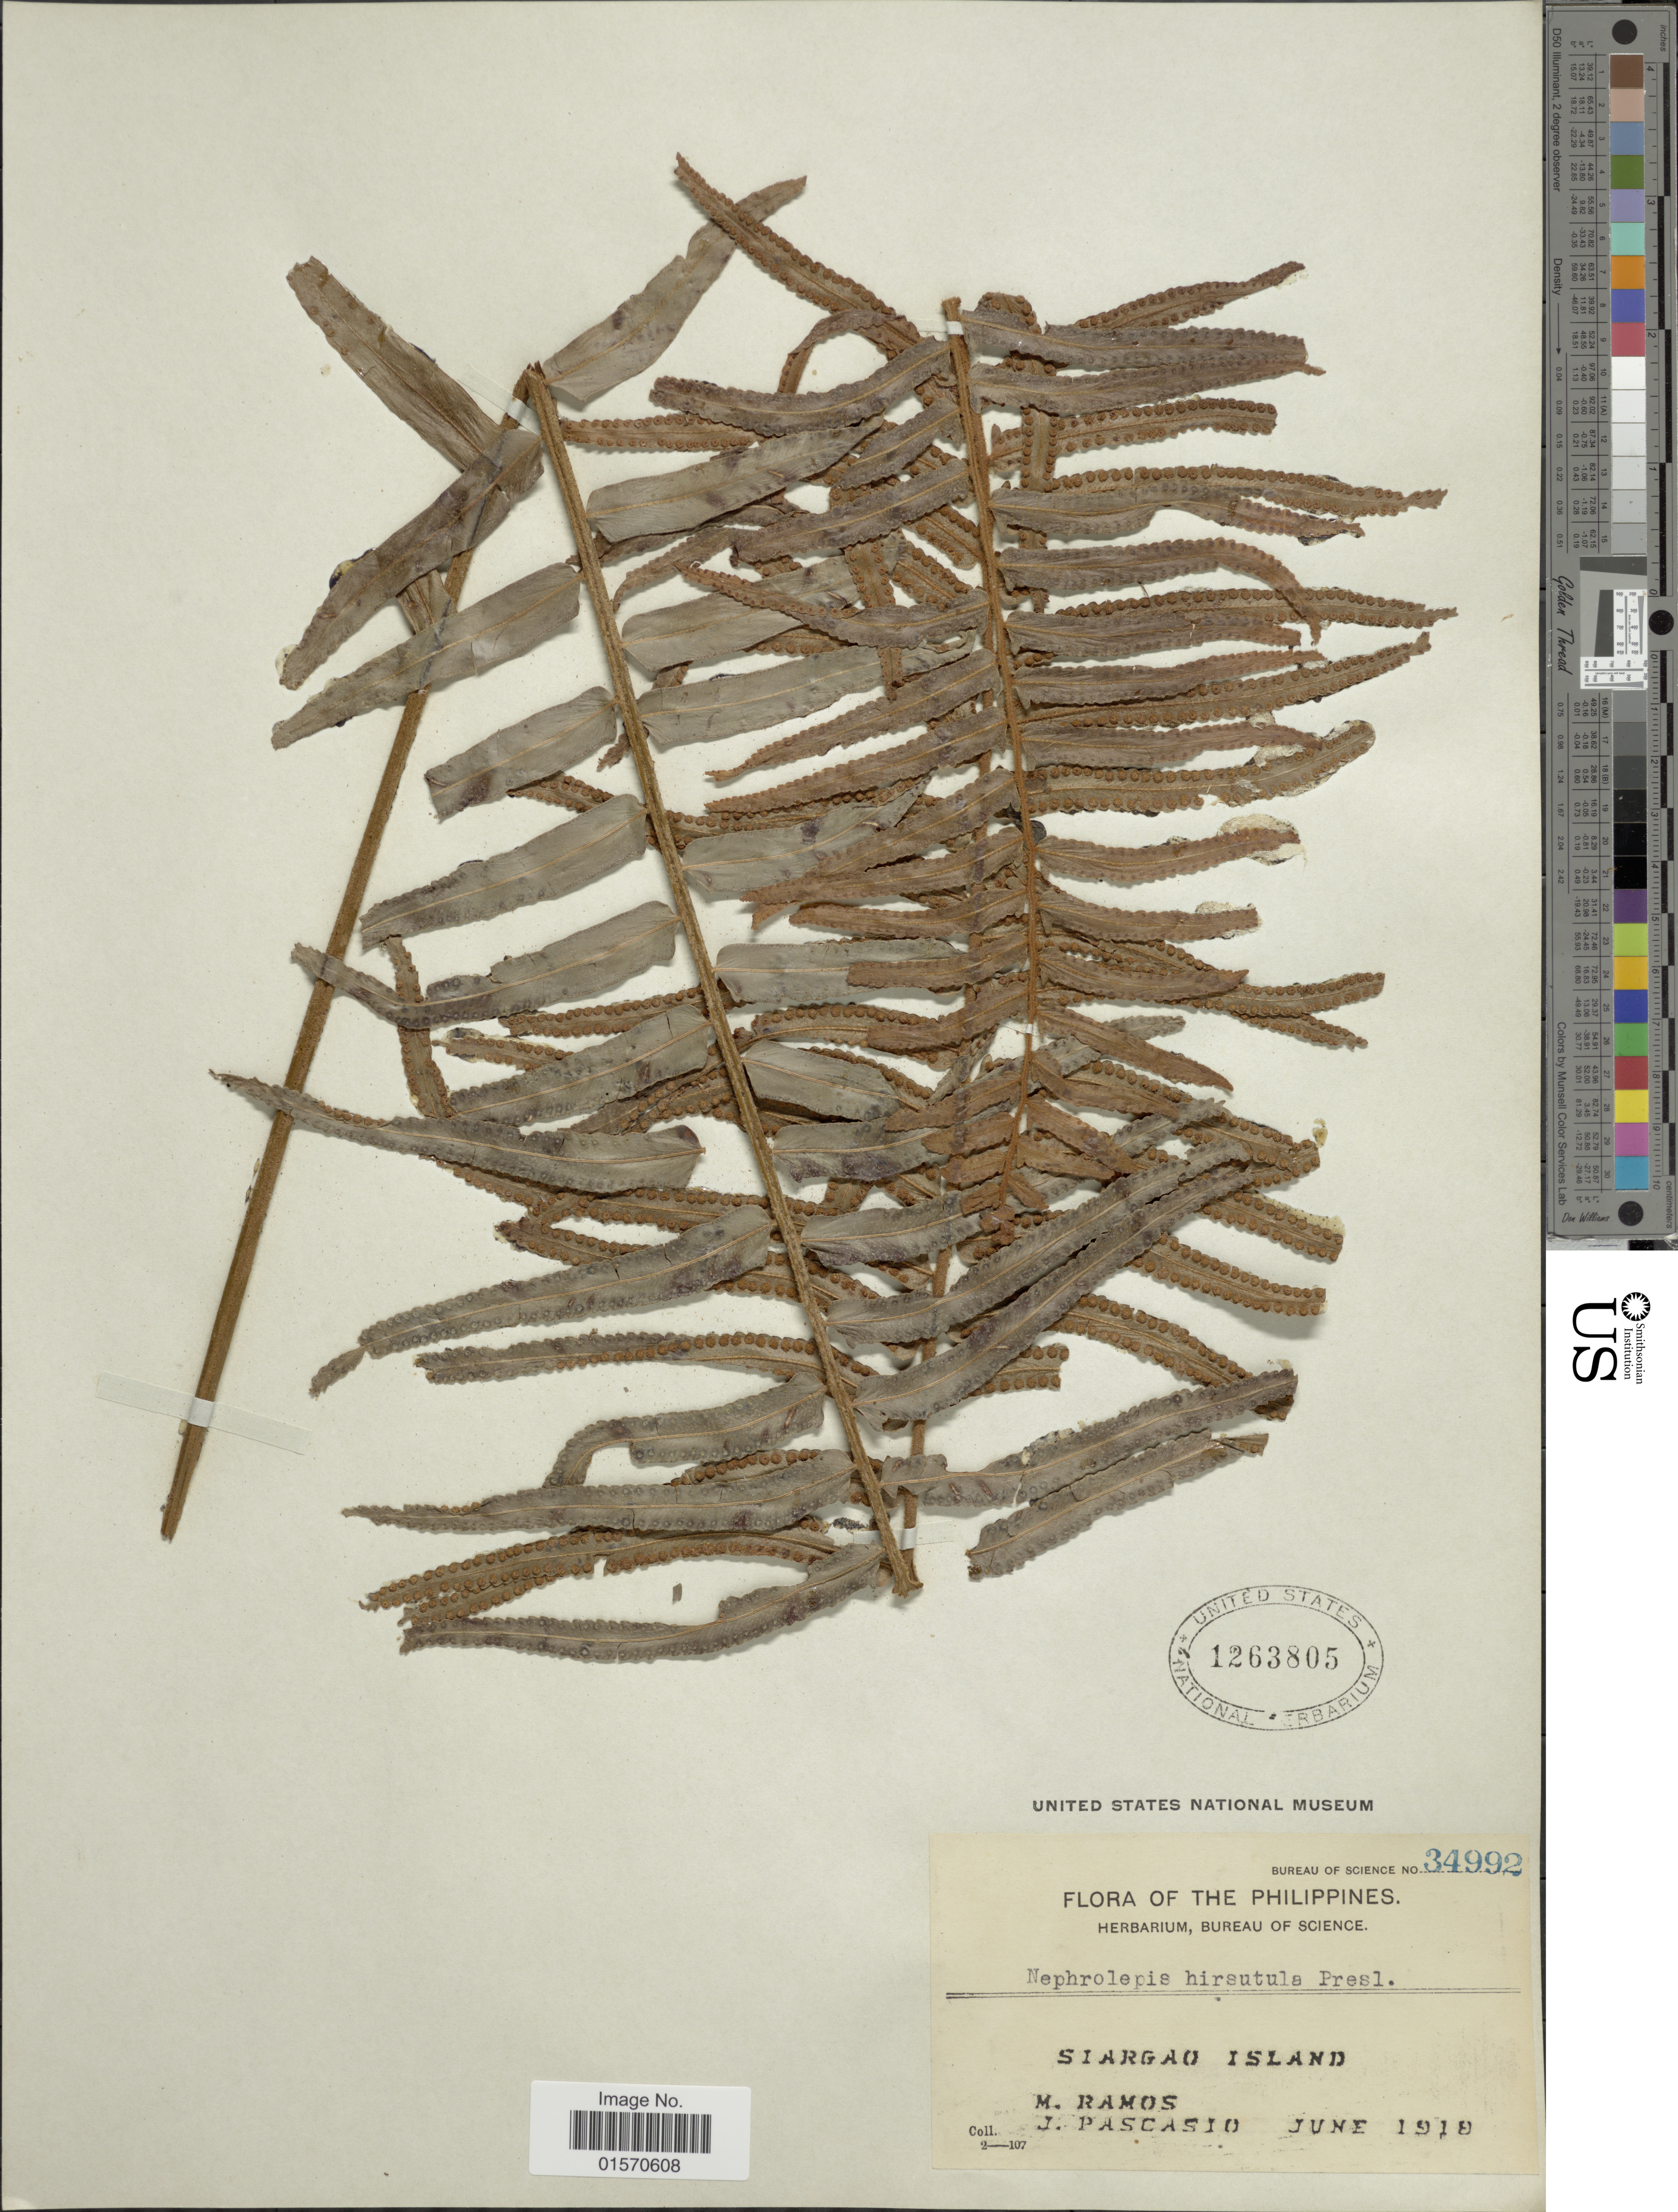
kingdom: Plantae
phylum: Tracheophyta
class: Polypodiopsida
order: Polypodiales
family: Nephrolepidaceae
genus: Nephrolepis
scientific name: Nephrolepis hirsutula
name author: (G. Forst.) C. Presl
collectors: M. Ramos & J. Pascasio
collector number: Bureau of Science 34992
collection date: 1918-06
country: Philippines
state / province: Caraga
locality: Siargao Island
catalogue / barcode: US 1263805